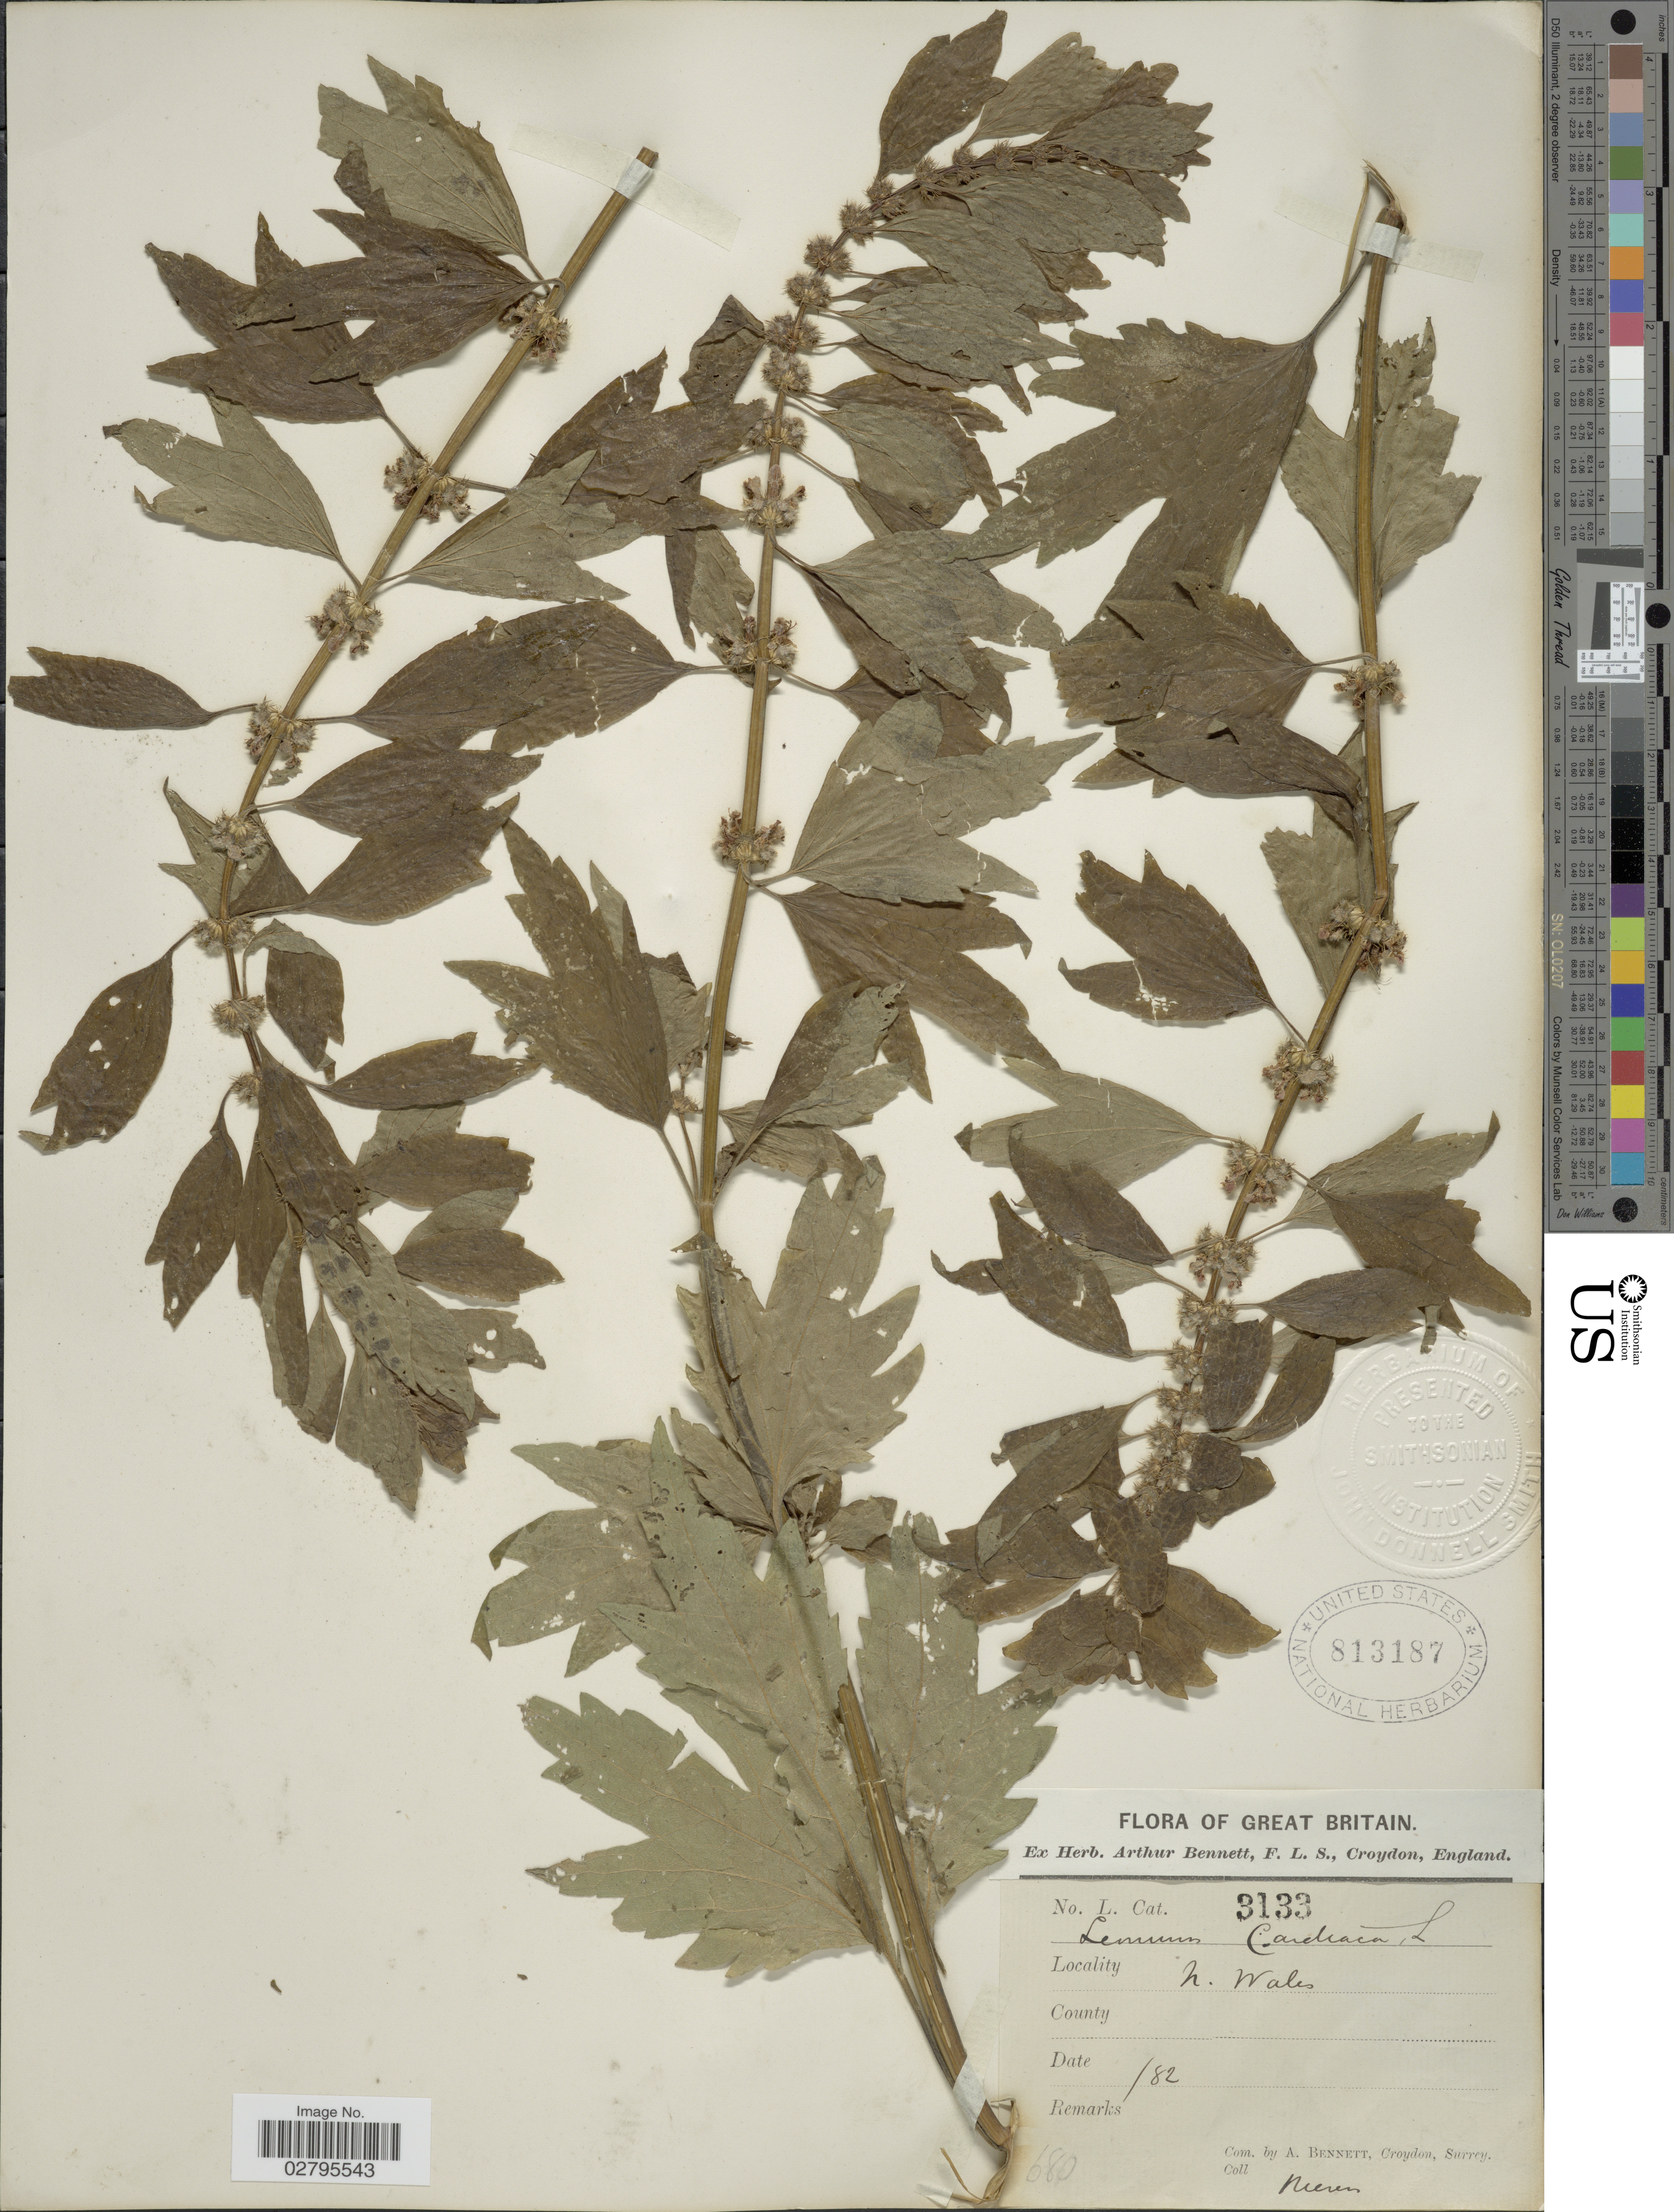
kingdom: Plantae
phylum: Tracheophyta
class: Magnoliopsida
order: Lamiales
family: Lamiaceae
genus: Leonurus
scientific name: Leonurus cardiaca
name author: L.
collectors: -. Nieves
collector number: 680?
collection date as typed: Transcribed d/m/y: //82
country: United Kingdom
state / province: Wales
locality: N. Wales. Great Britain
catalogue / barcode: US 813187